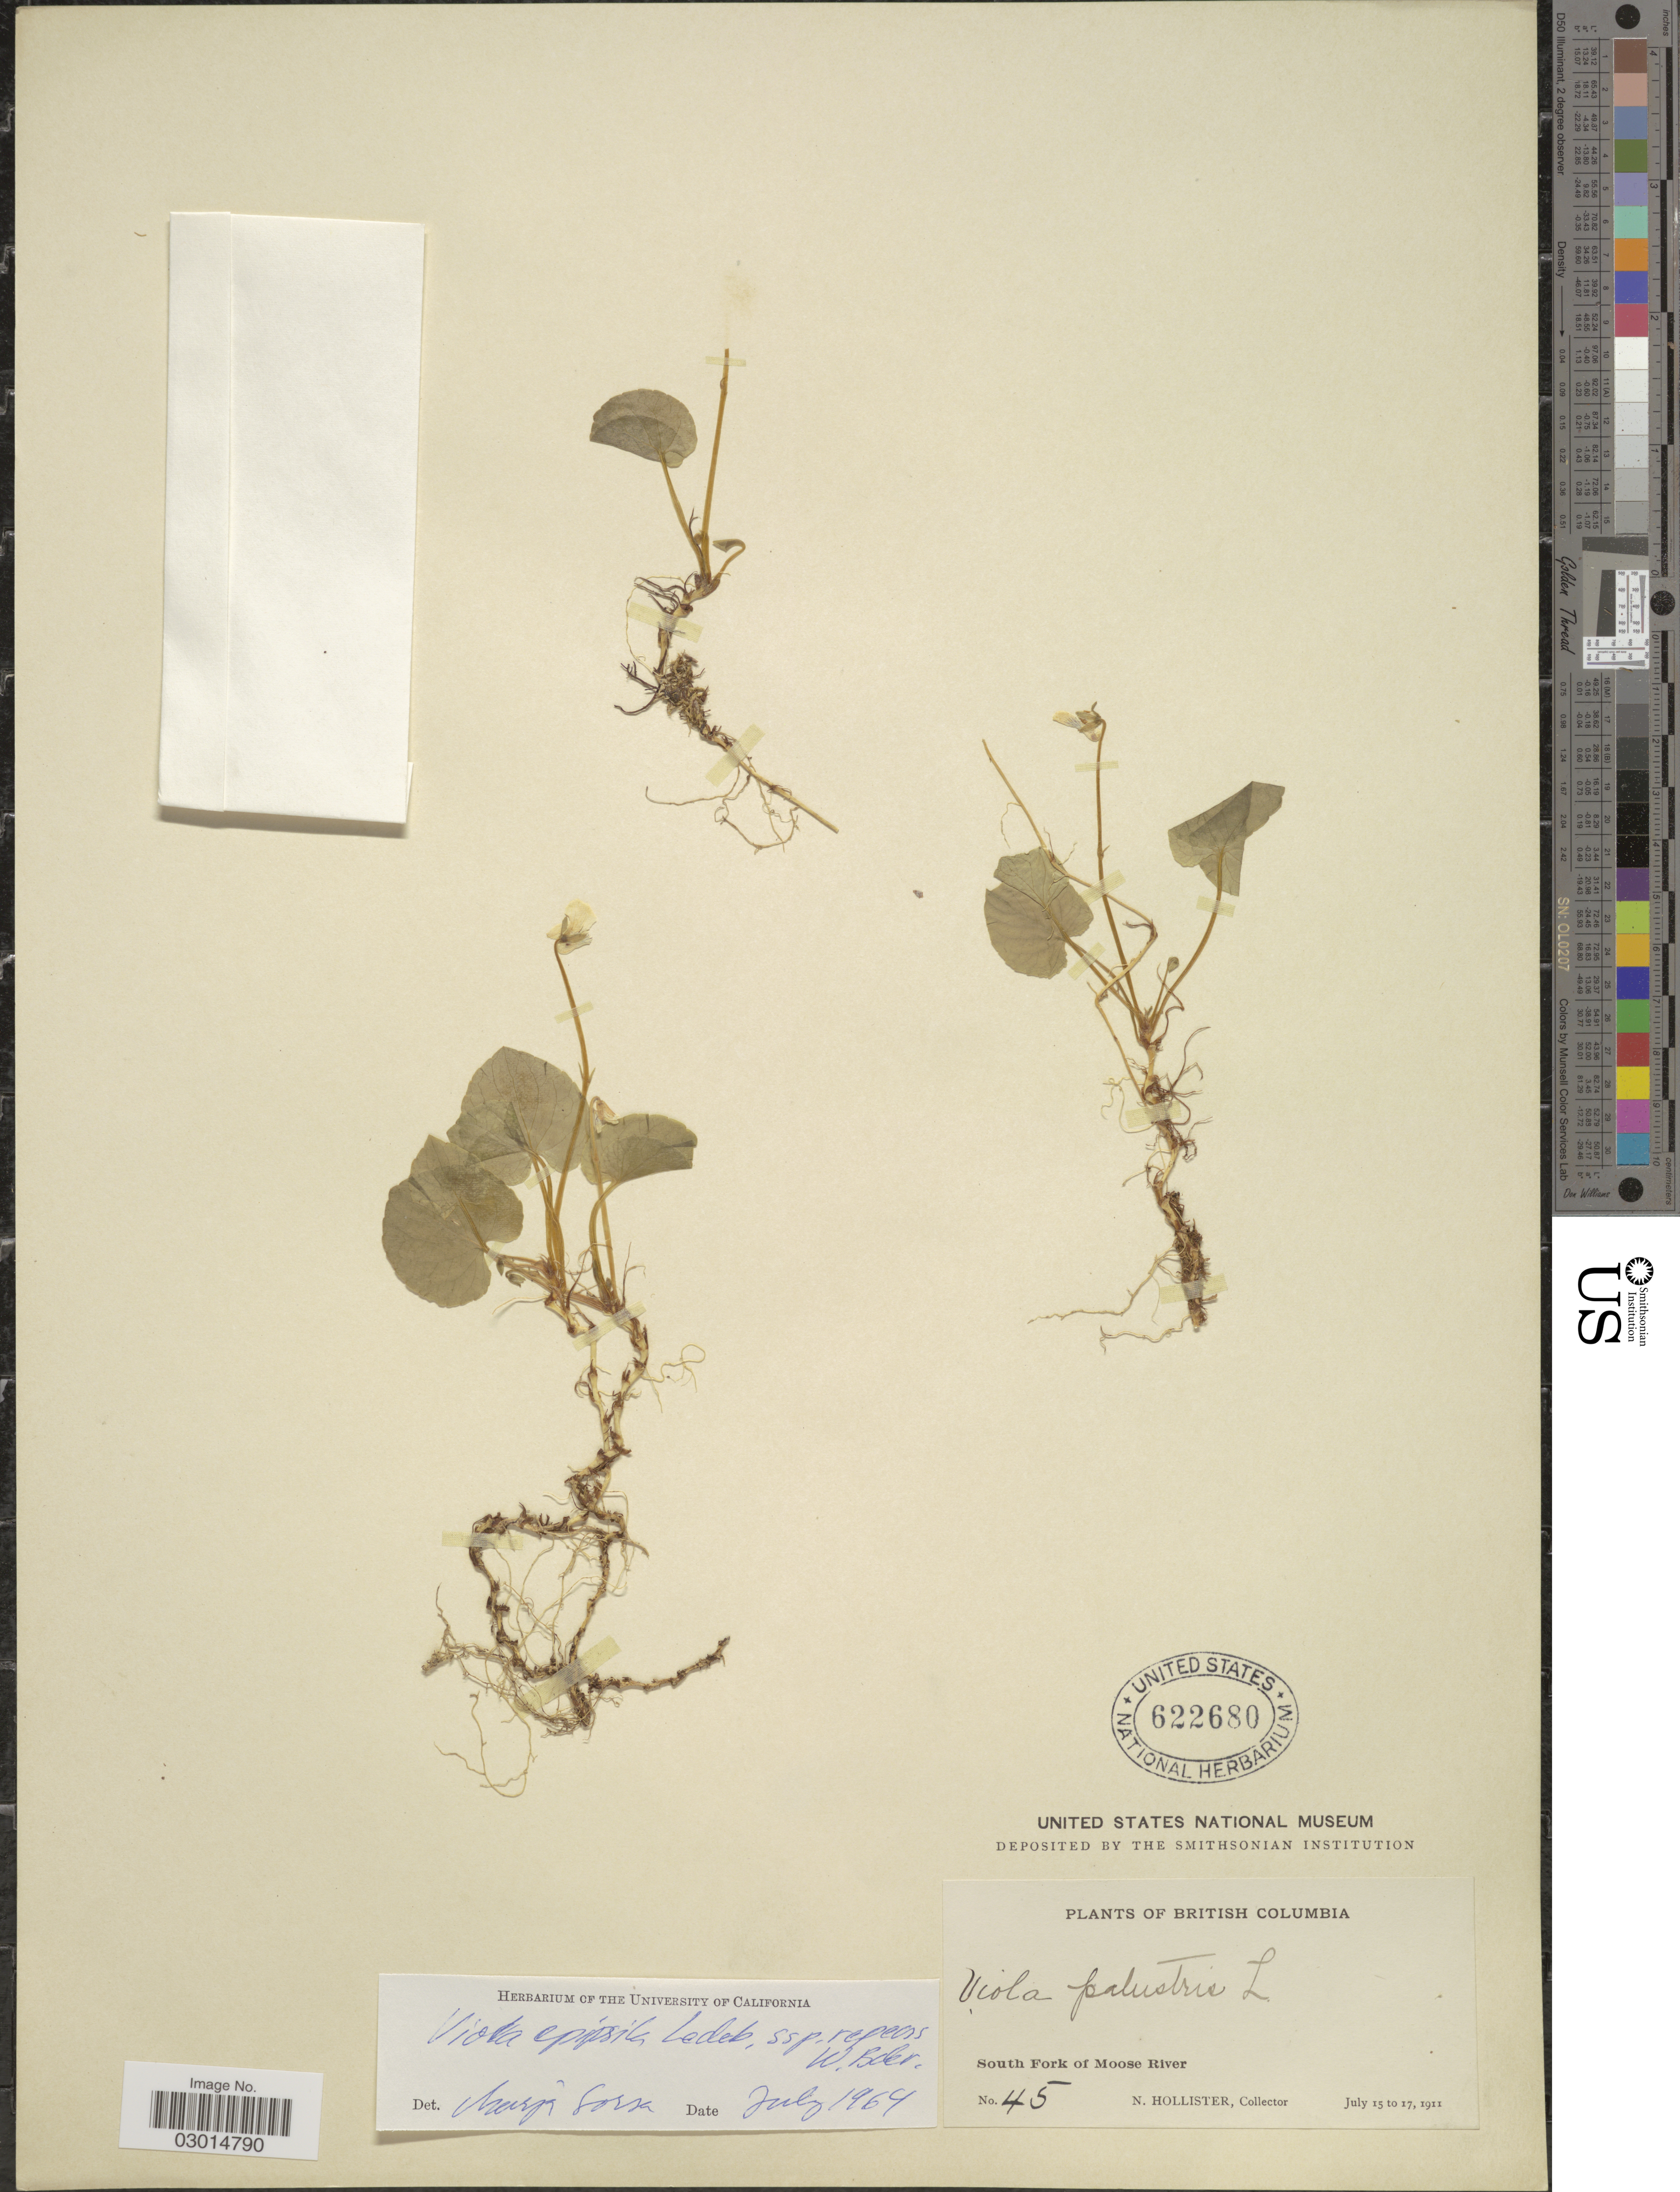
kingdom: Plantae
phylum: Tracheophyta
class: Magnoliopsida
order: Malpighiales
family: Violaceae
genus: Viola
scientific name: Viola epipsila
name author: Ledeb.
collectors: N. Hollister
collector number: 45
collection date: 1911-07-15/1911-07-17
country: Canada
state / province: British Columbia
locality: South Fork of Moose River.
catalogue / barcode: US 622680